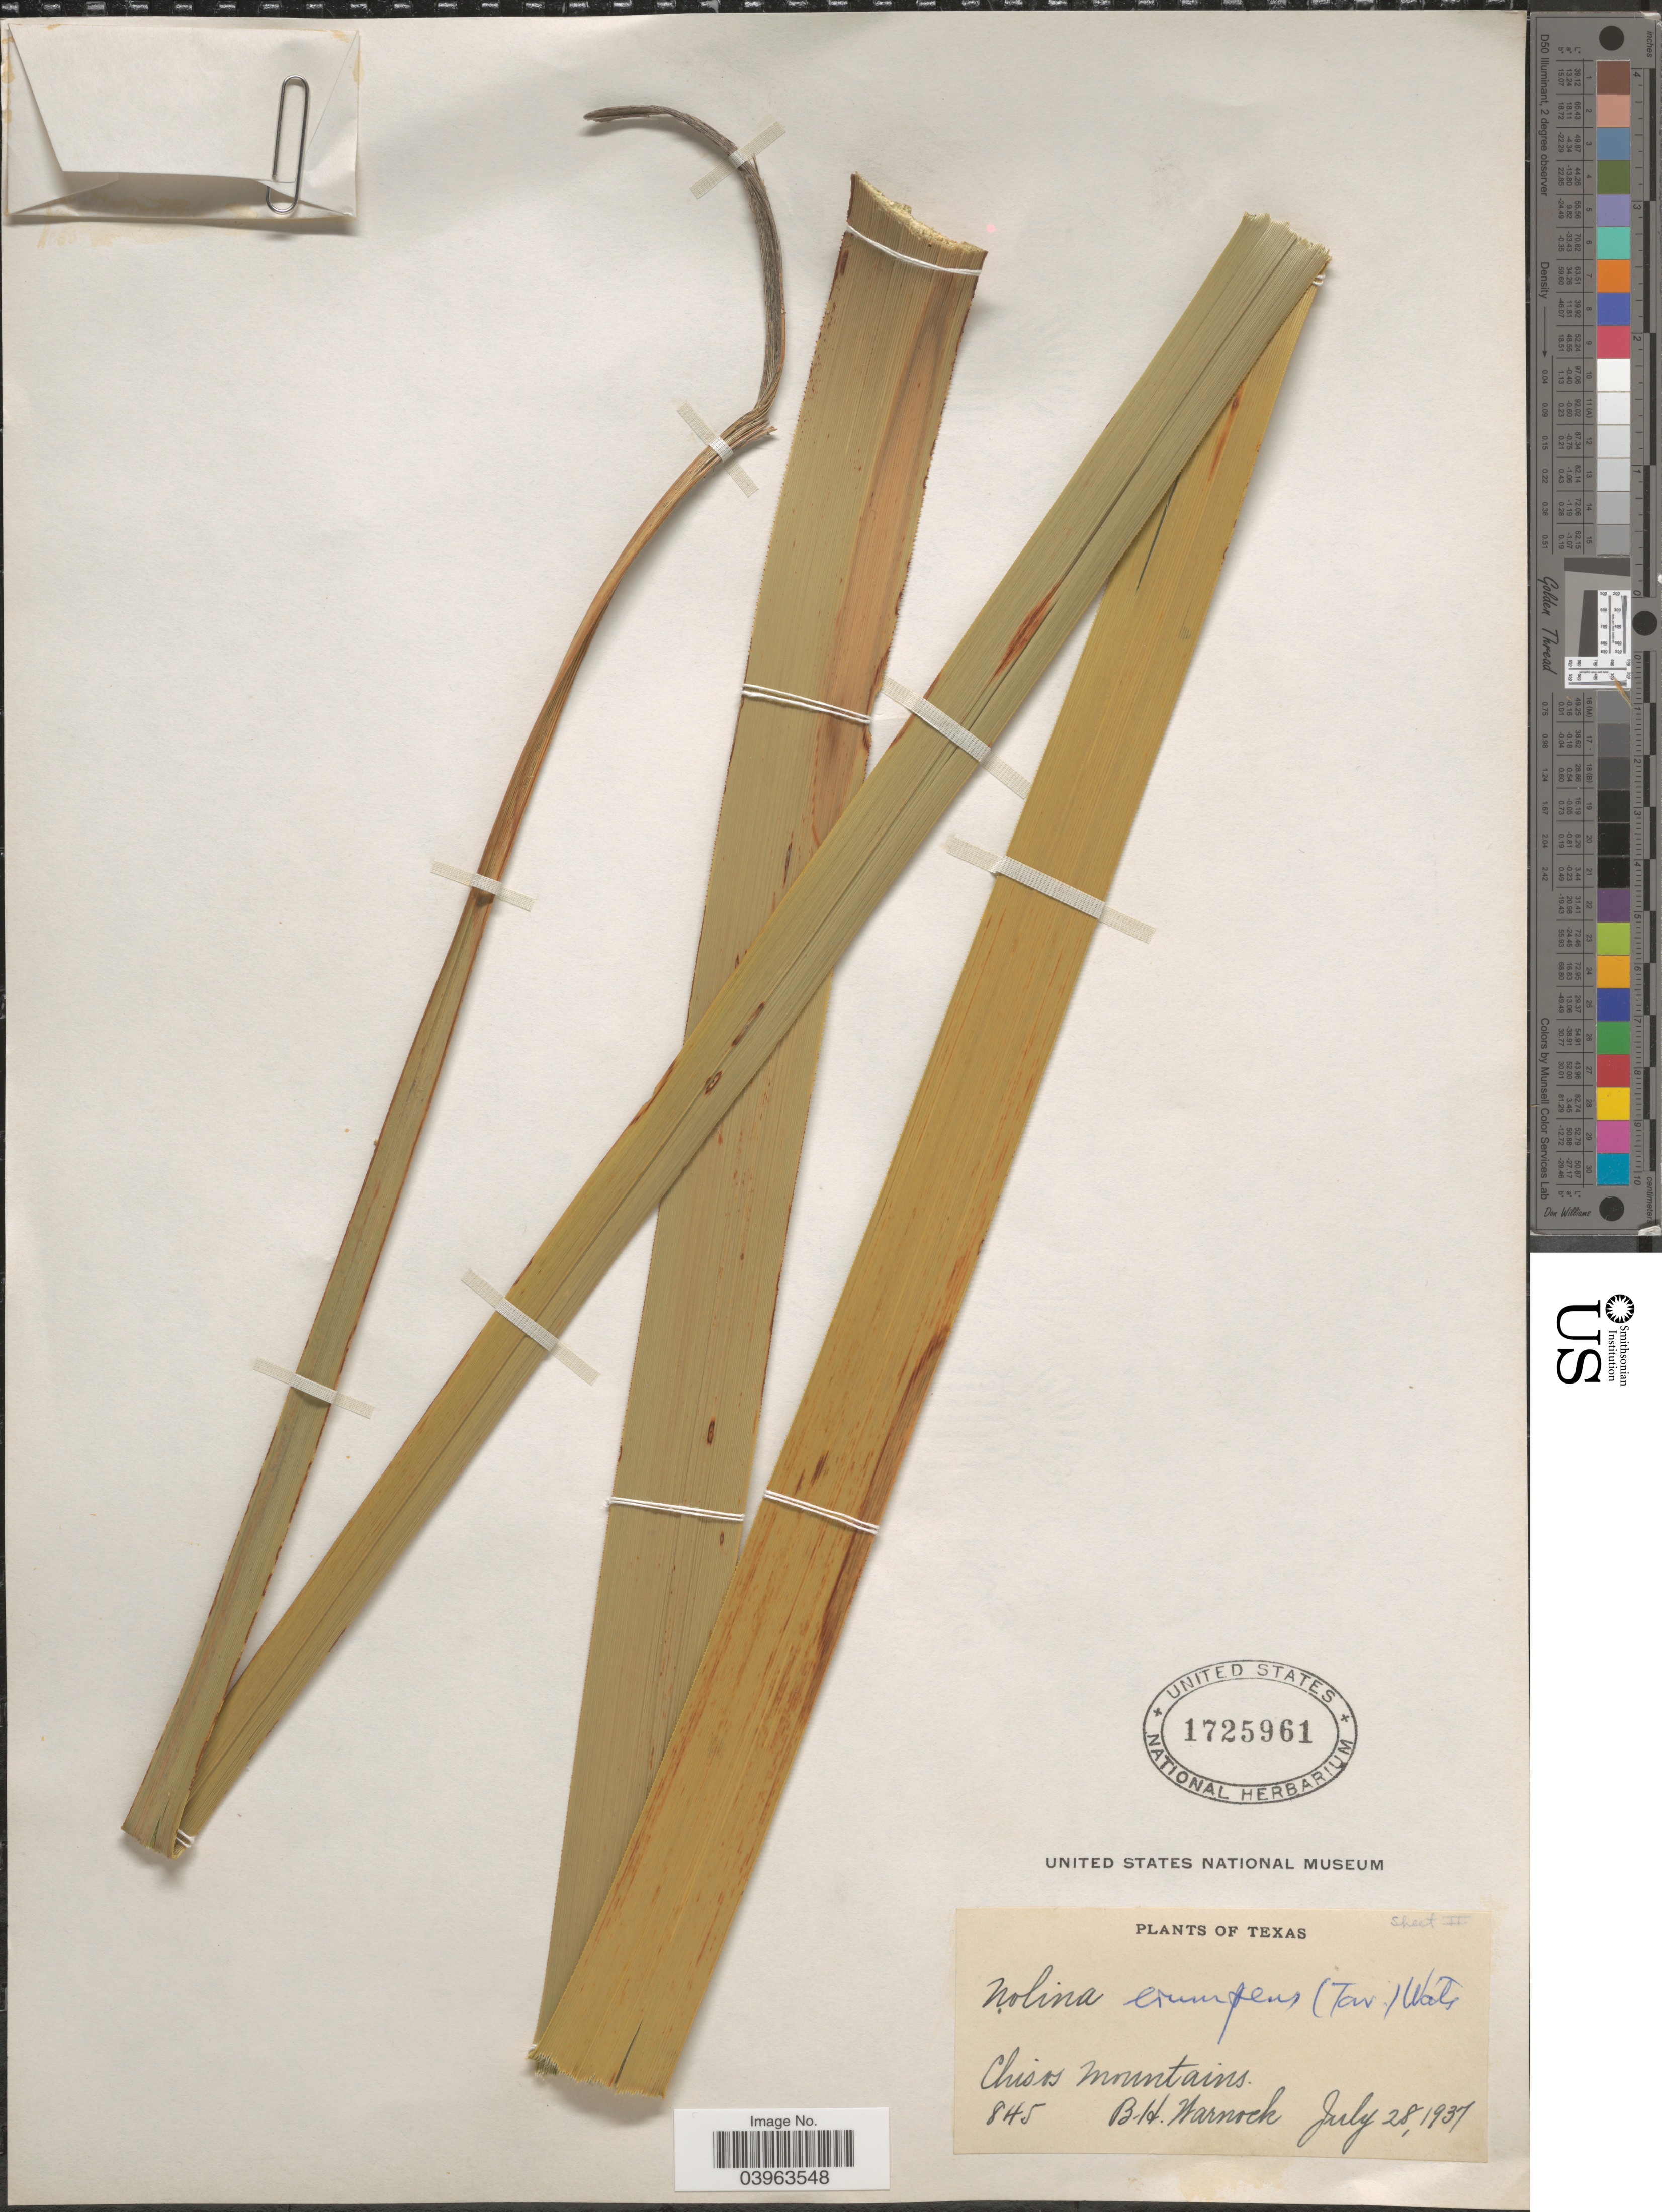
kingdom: Plantae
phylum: Tracheophyta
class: Liliopsida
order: Asparagales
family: Asparagaceae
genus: Nolina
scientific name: Nolina erumpens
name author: (Torr.) S. Watson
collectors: B. H. Warnock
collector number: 845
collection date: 1937-07-28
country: United States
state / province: Texas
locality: Chisos Mountains.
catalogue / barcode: US 1725961